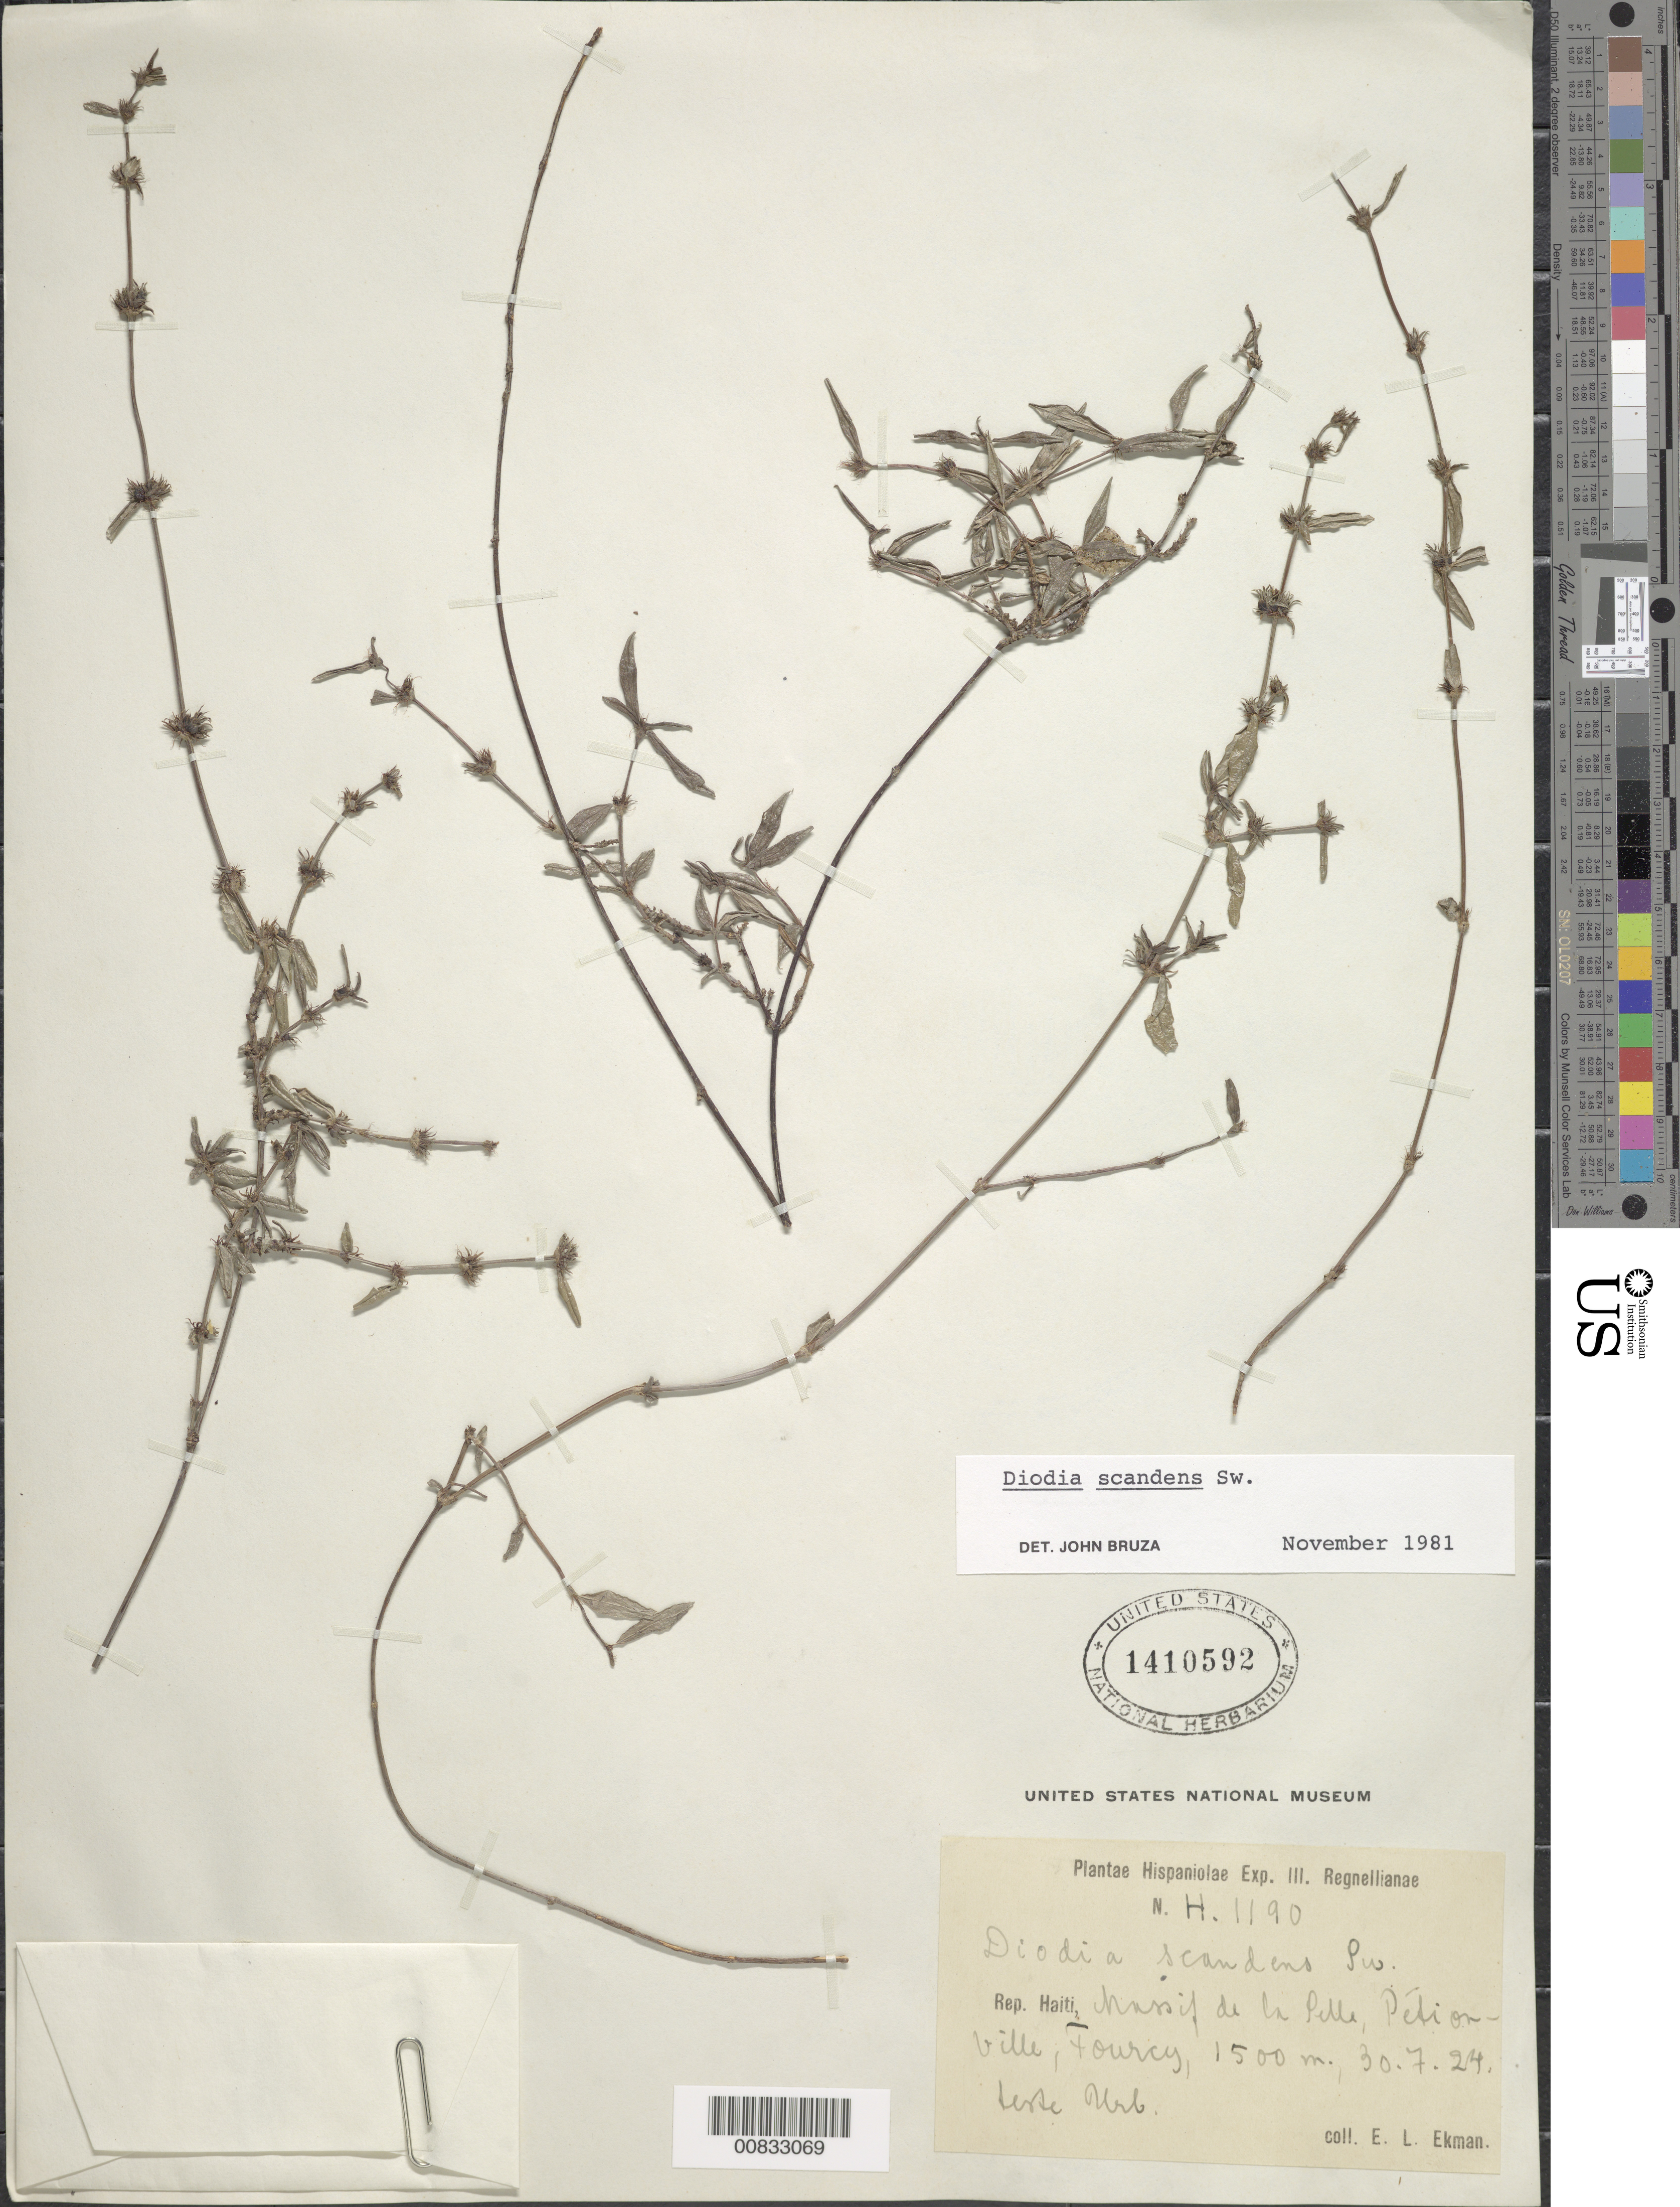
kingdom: Plantae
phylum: Tracheophyta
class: Magnoliopsida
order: Gentianales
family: Rubiaceae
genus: Diodia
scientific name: Diodia scandens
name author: Sw.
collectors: E. L. Ekman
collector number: H 1190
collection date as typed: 30 Jul 1924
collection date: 1924-07-30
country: Haiti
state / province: Ouest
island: Hispaniola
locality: Massif de la Selle, Pétionville, Fourcy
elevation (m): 1500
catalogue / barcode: US 1410592